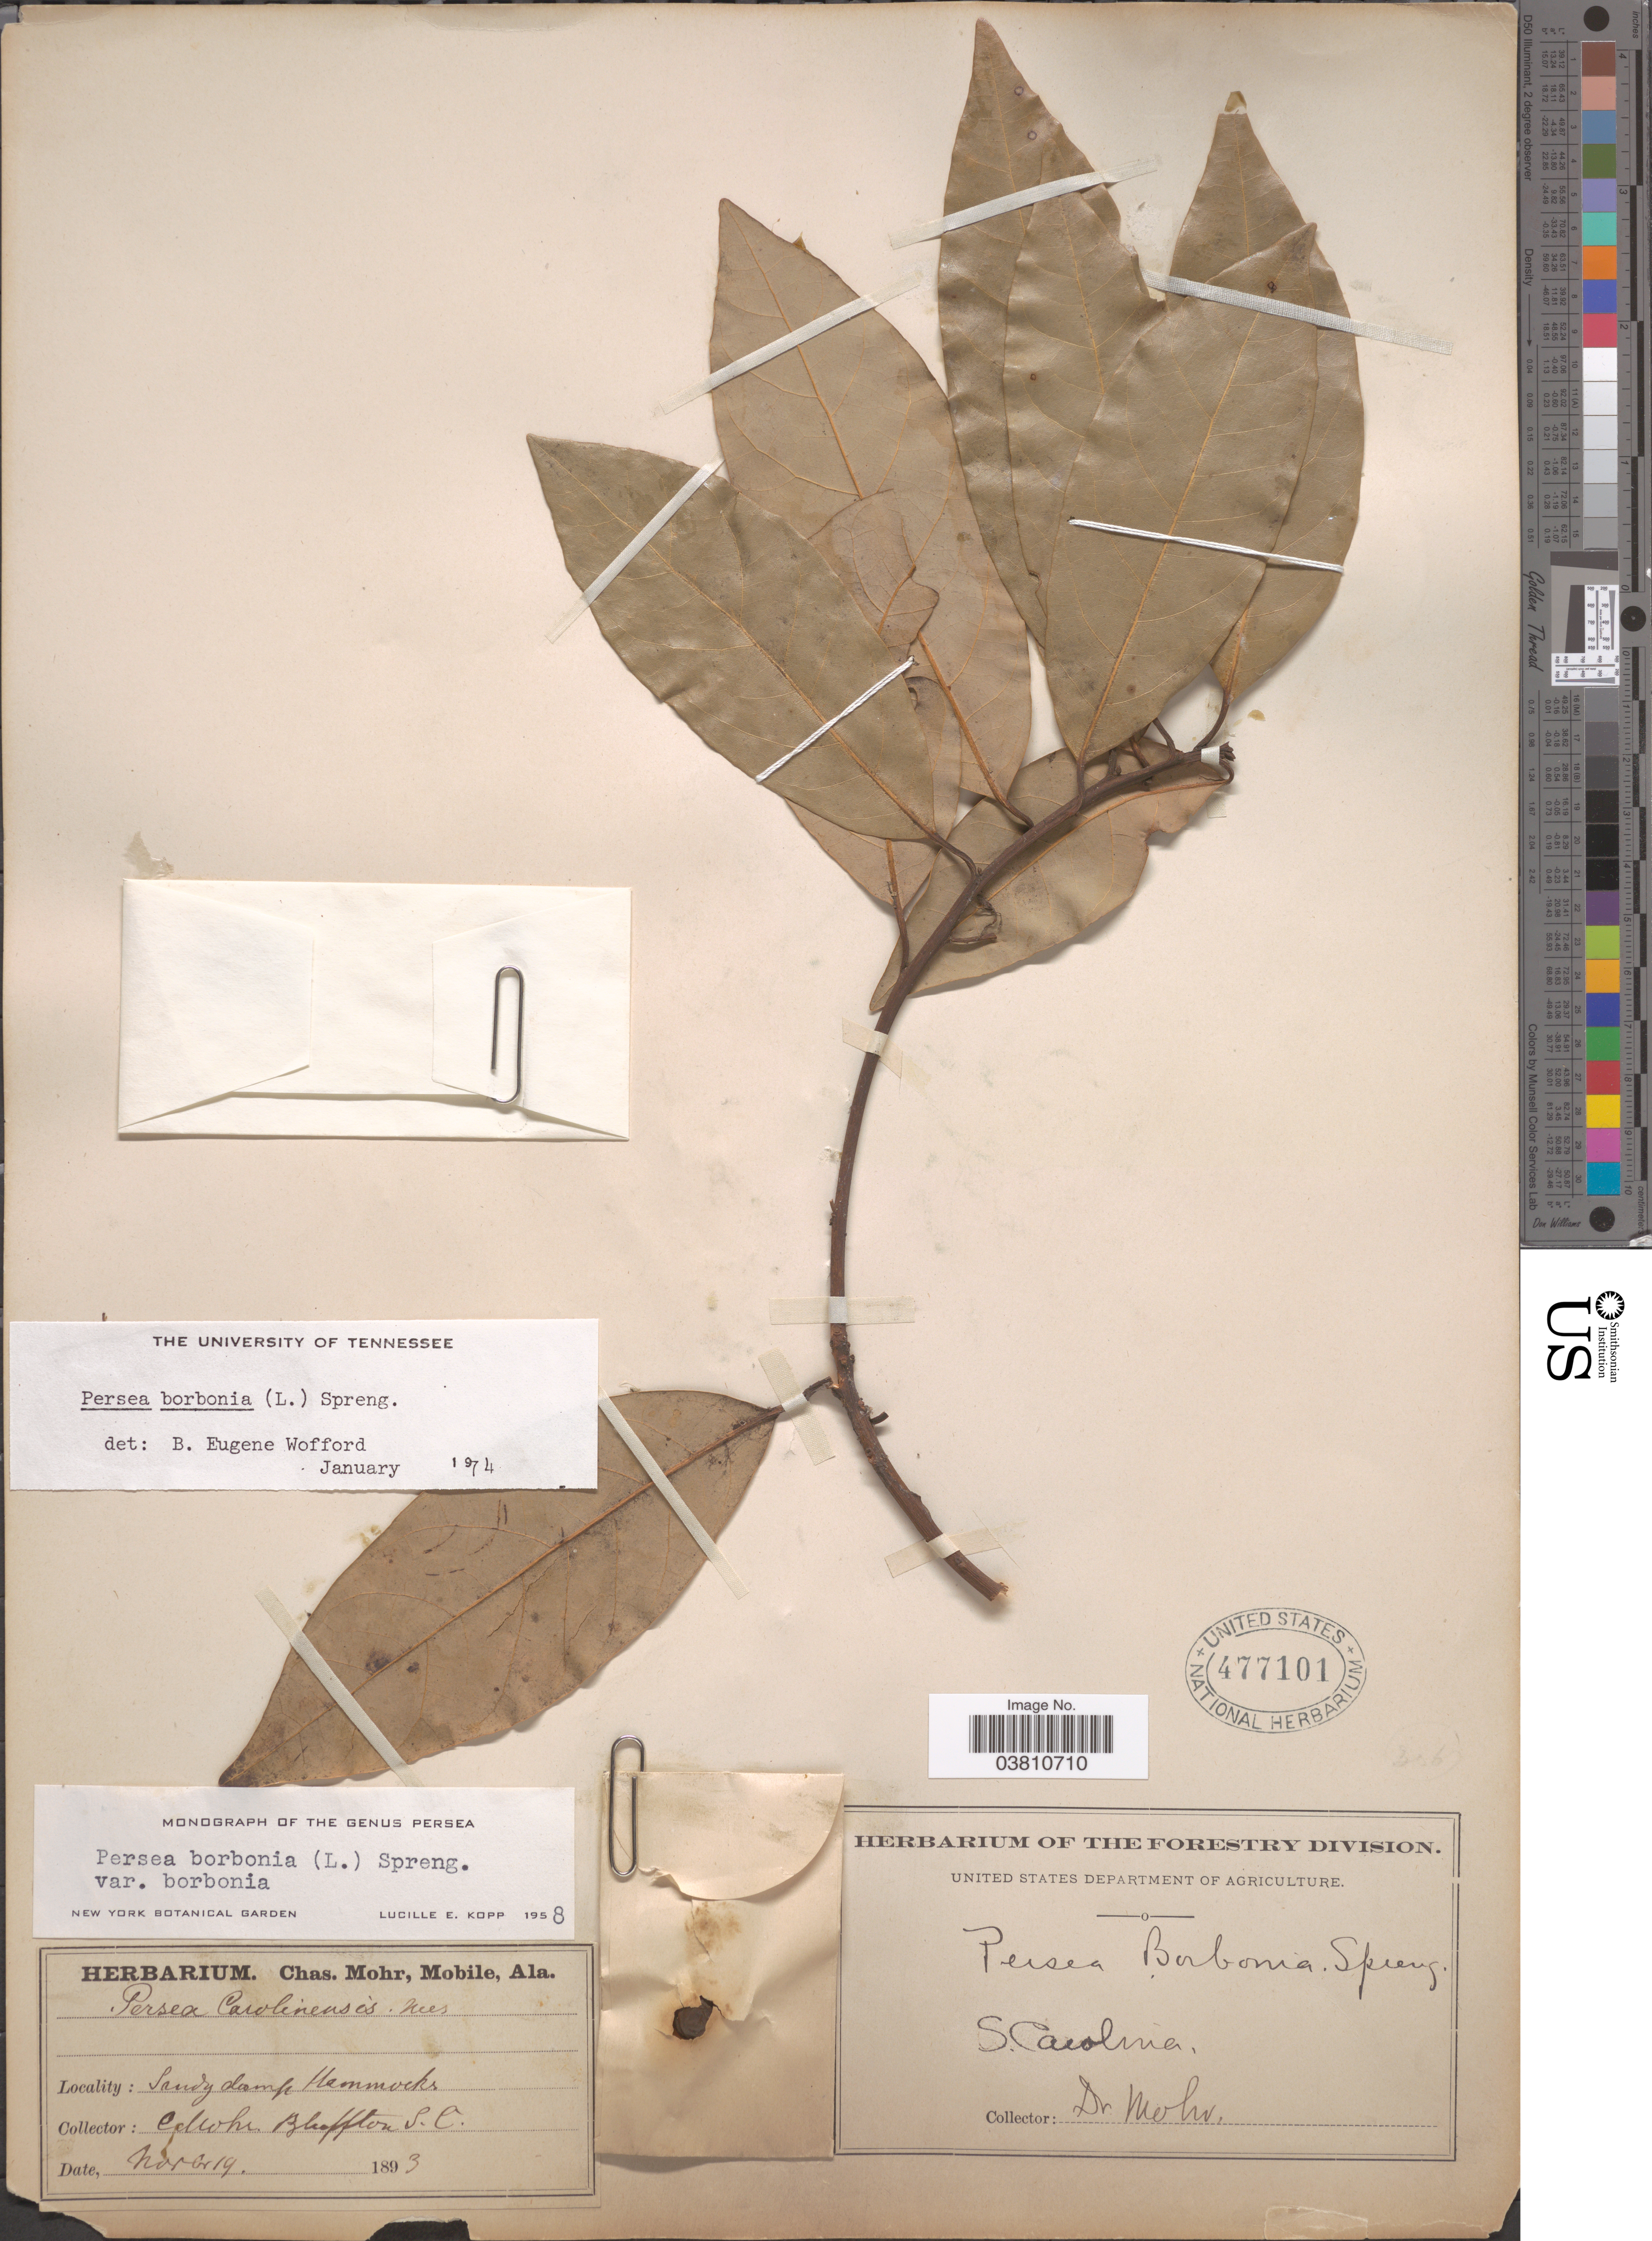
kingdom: Plantae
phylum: Tracheophyta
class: Magnoliopsida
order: Laurales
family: Lauraceae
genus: Persea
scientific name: Persea borbonia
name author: (L.) Spreng.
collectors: Mohr, C. T. (herbarium)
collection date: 1893-11-19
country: United States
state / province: South Carolina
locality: Bluffton.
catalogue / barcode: US 477101